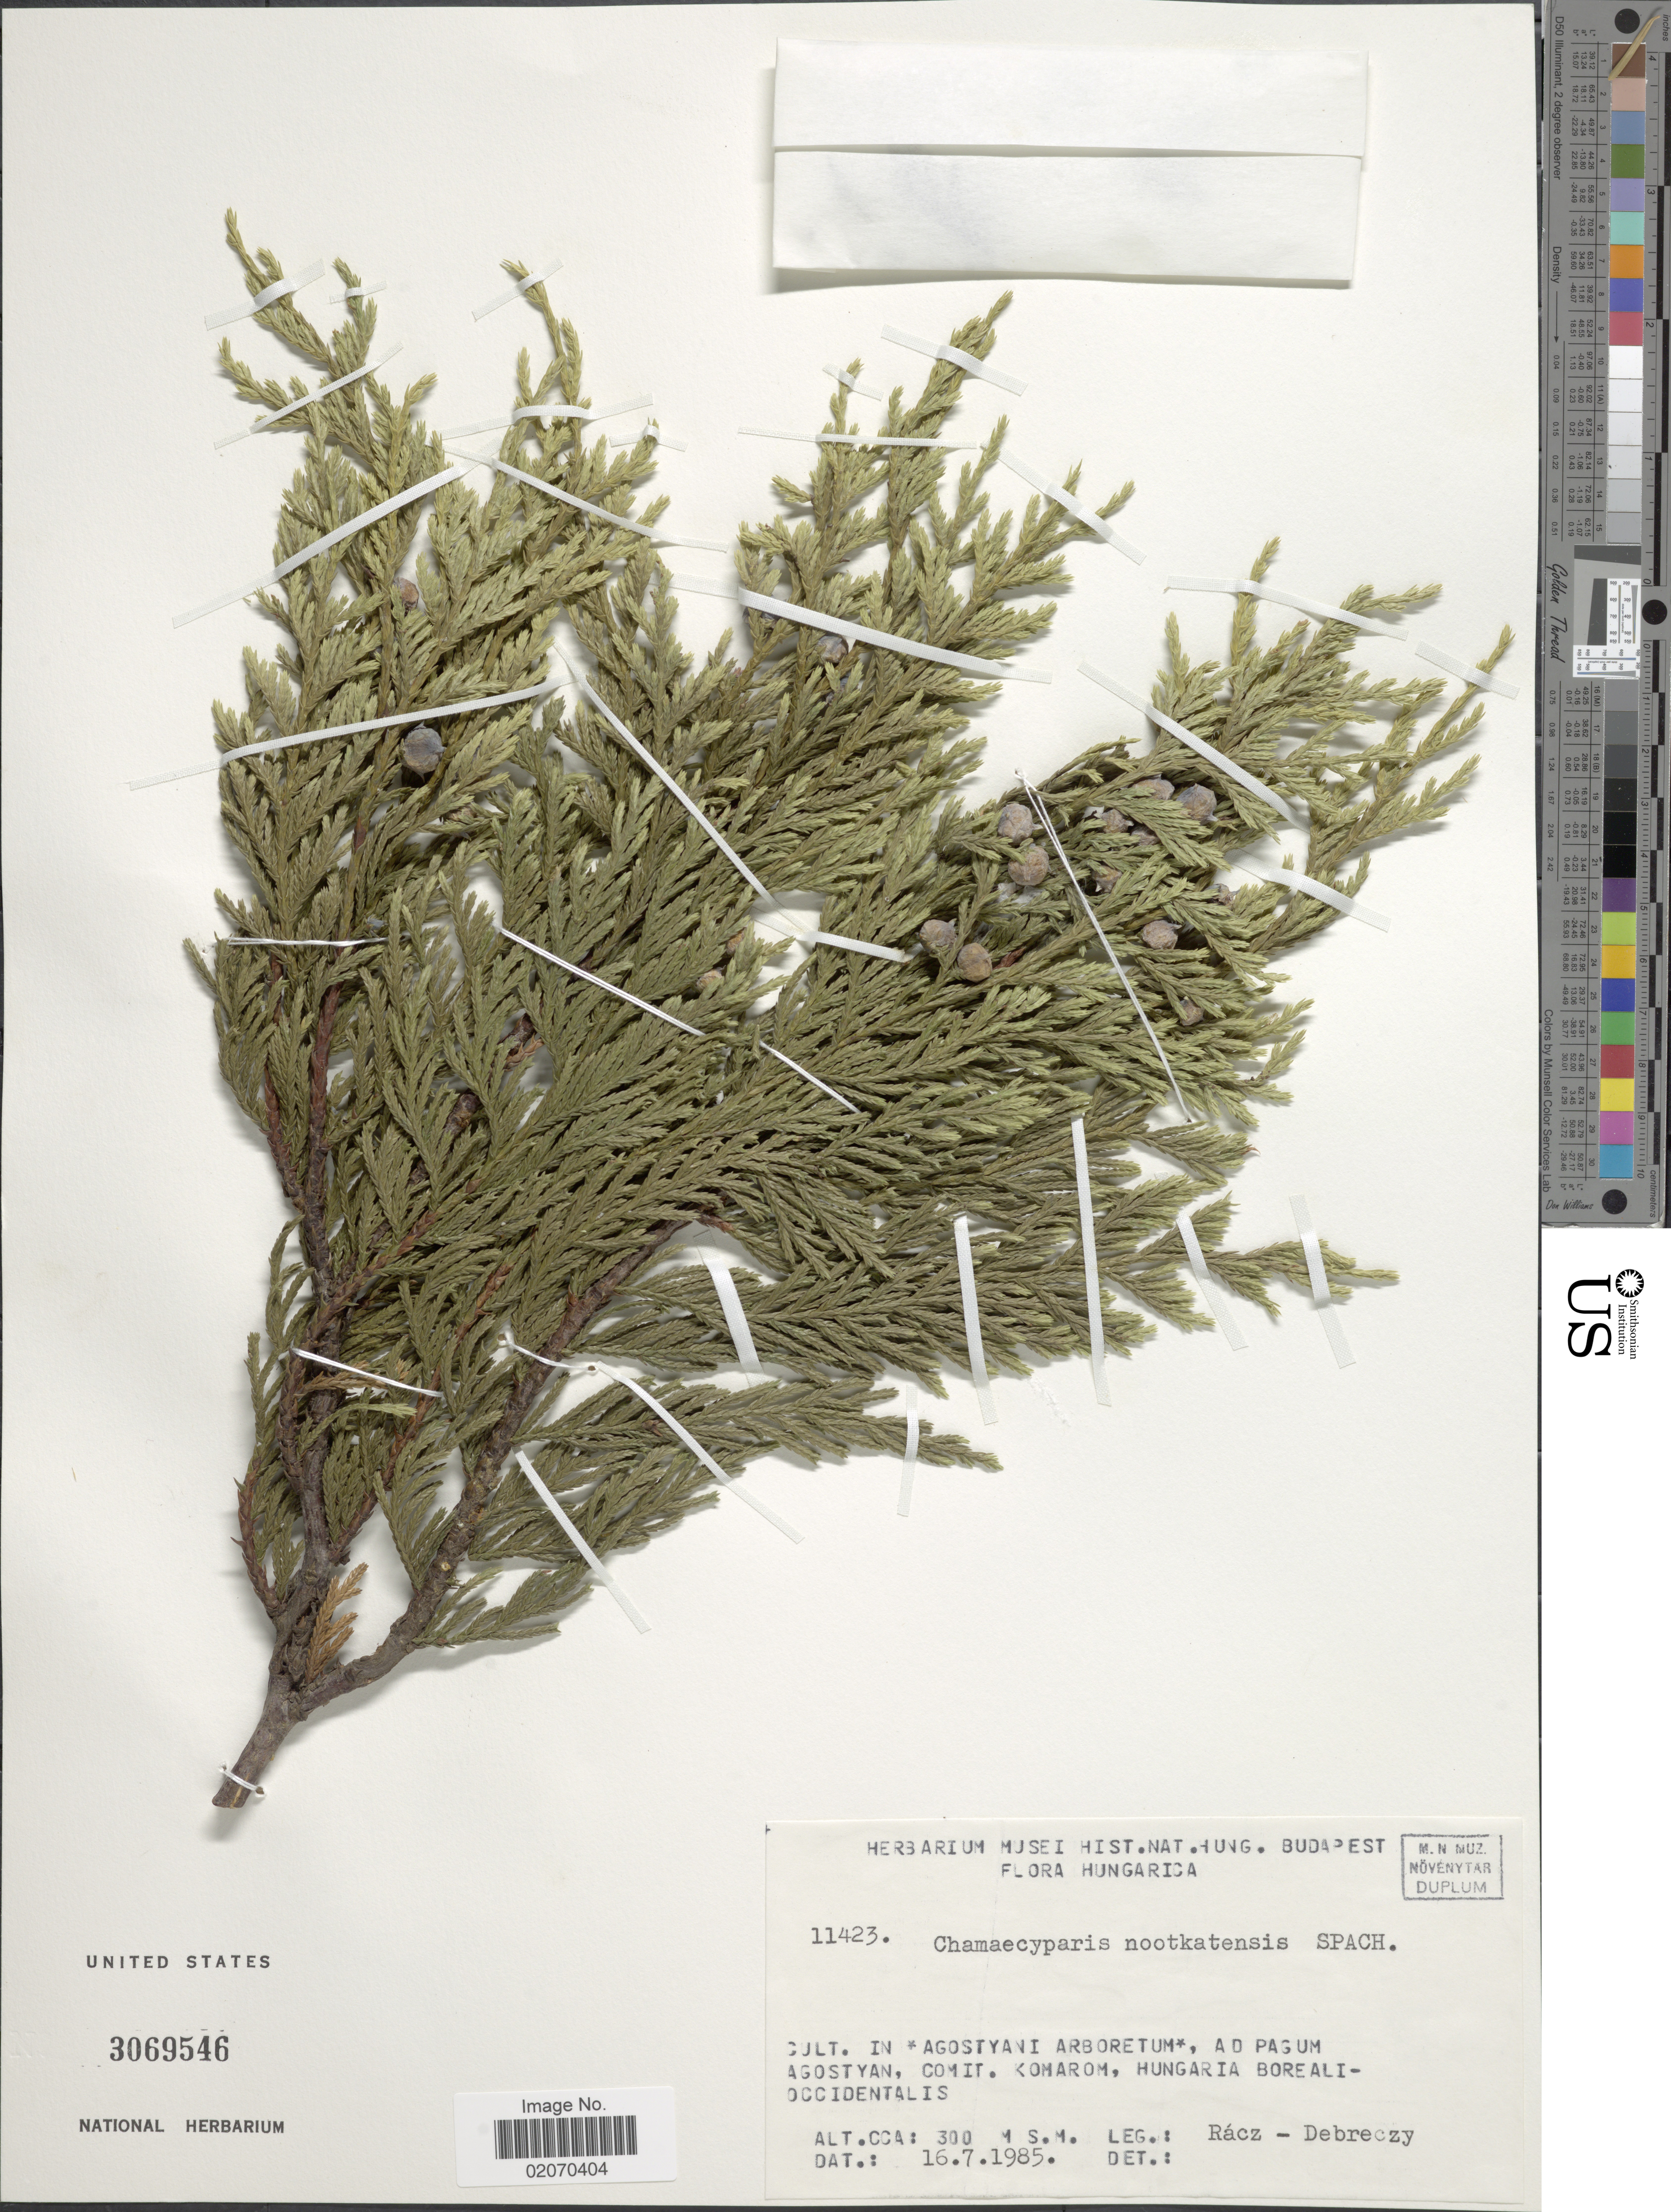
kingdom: Plantae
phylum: Tracheophyta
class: Pinopsida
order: Pinales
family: Cupressaceae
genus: Chamaecyparis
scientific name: Chamaecyparis nootkatensis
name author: (D. Don) Spach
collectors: Rácz & Z. Debreczy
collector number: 11423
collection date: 1985-07-16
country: Hungary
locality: Agostyani Arboretum, ad pagum Agostyan, comit. Komarom, Hungaria Boreali-Occidentalis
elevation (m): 300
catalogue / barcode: US 3069546